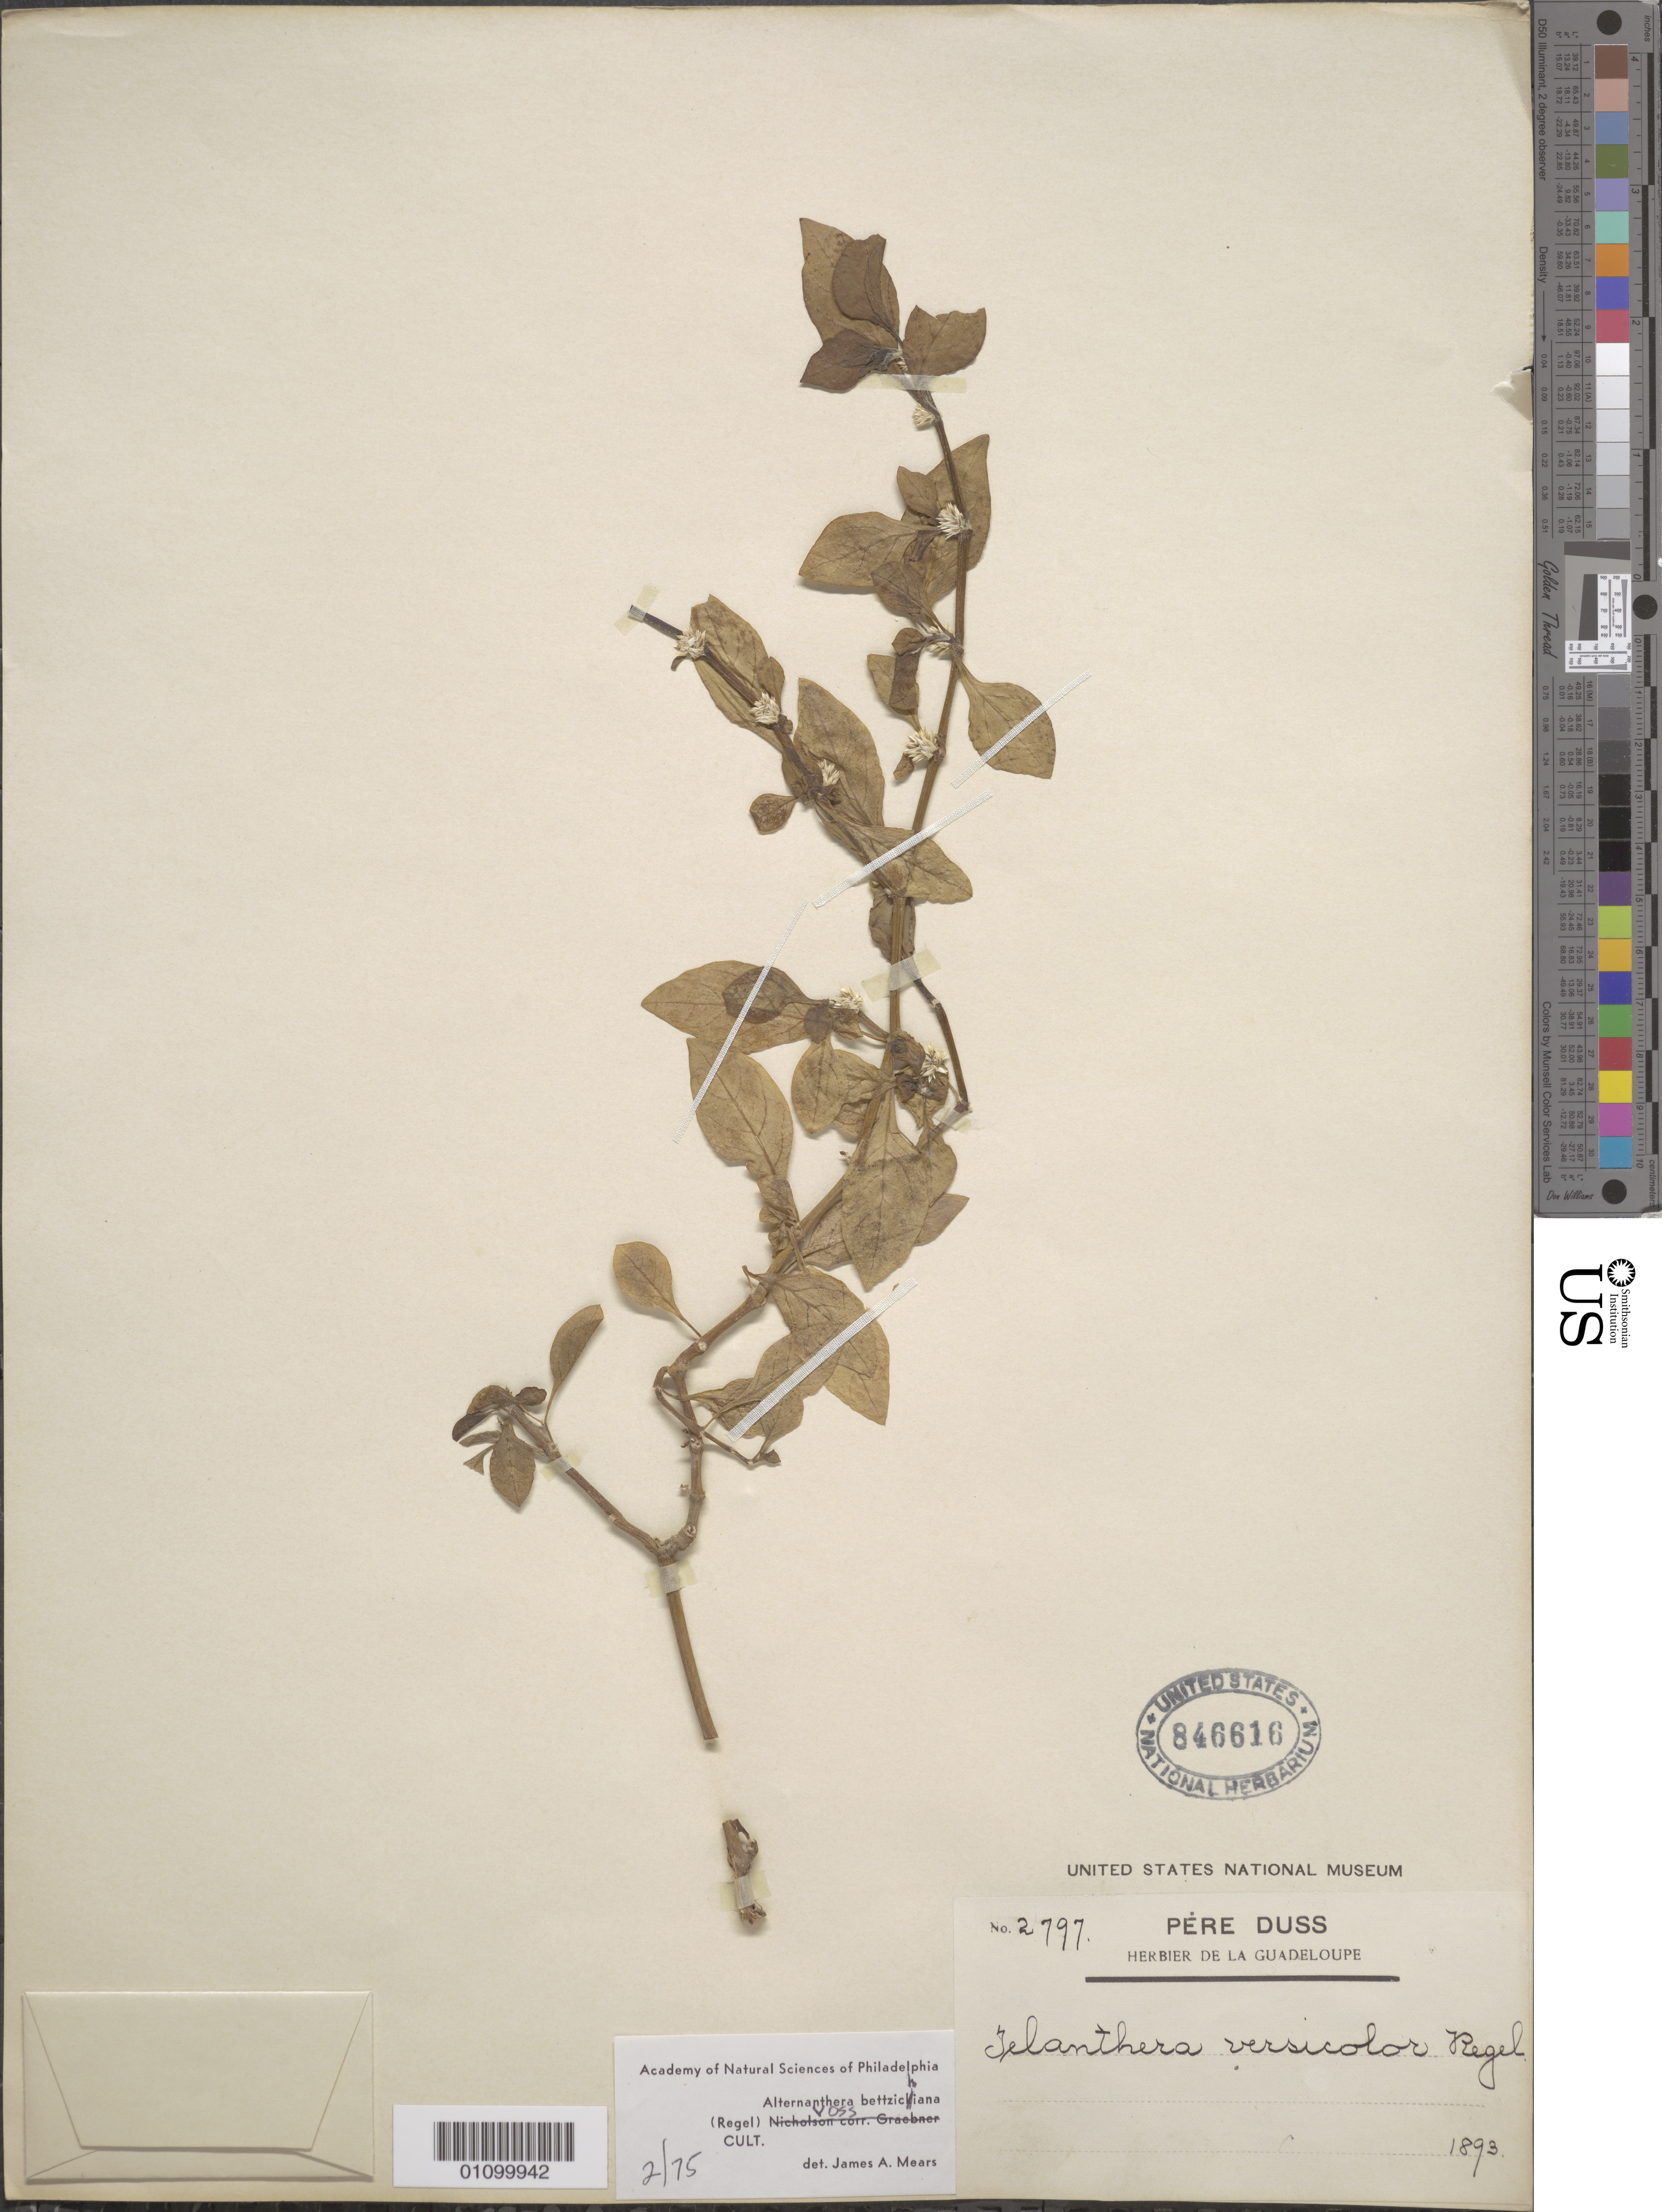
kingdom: Plantae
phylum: Tracheophyta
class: Magnoliopsida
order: Caryophyllales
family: Amaranthaceae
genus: Alternanthera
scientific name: Alternanthera bettzickiana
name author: (Regel) G. Nicholson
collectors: Père Duss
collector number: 2797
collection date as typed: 1893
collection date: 1893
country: Guadeloupe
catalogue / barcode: US 846616